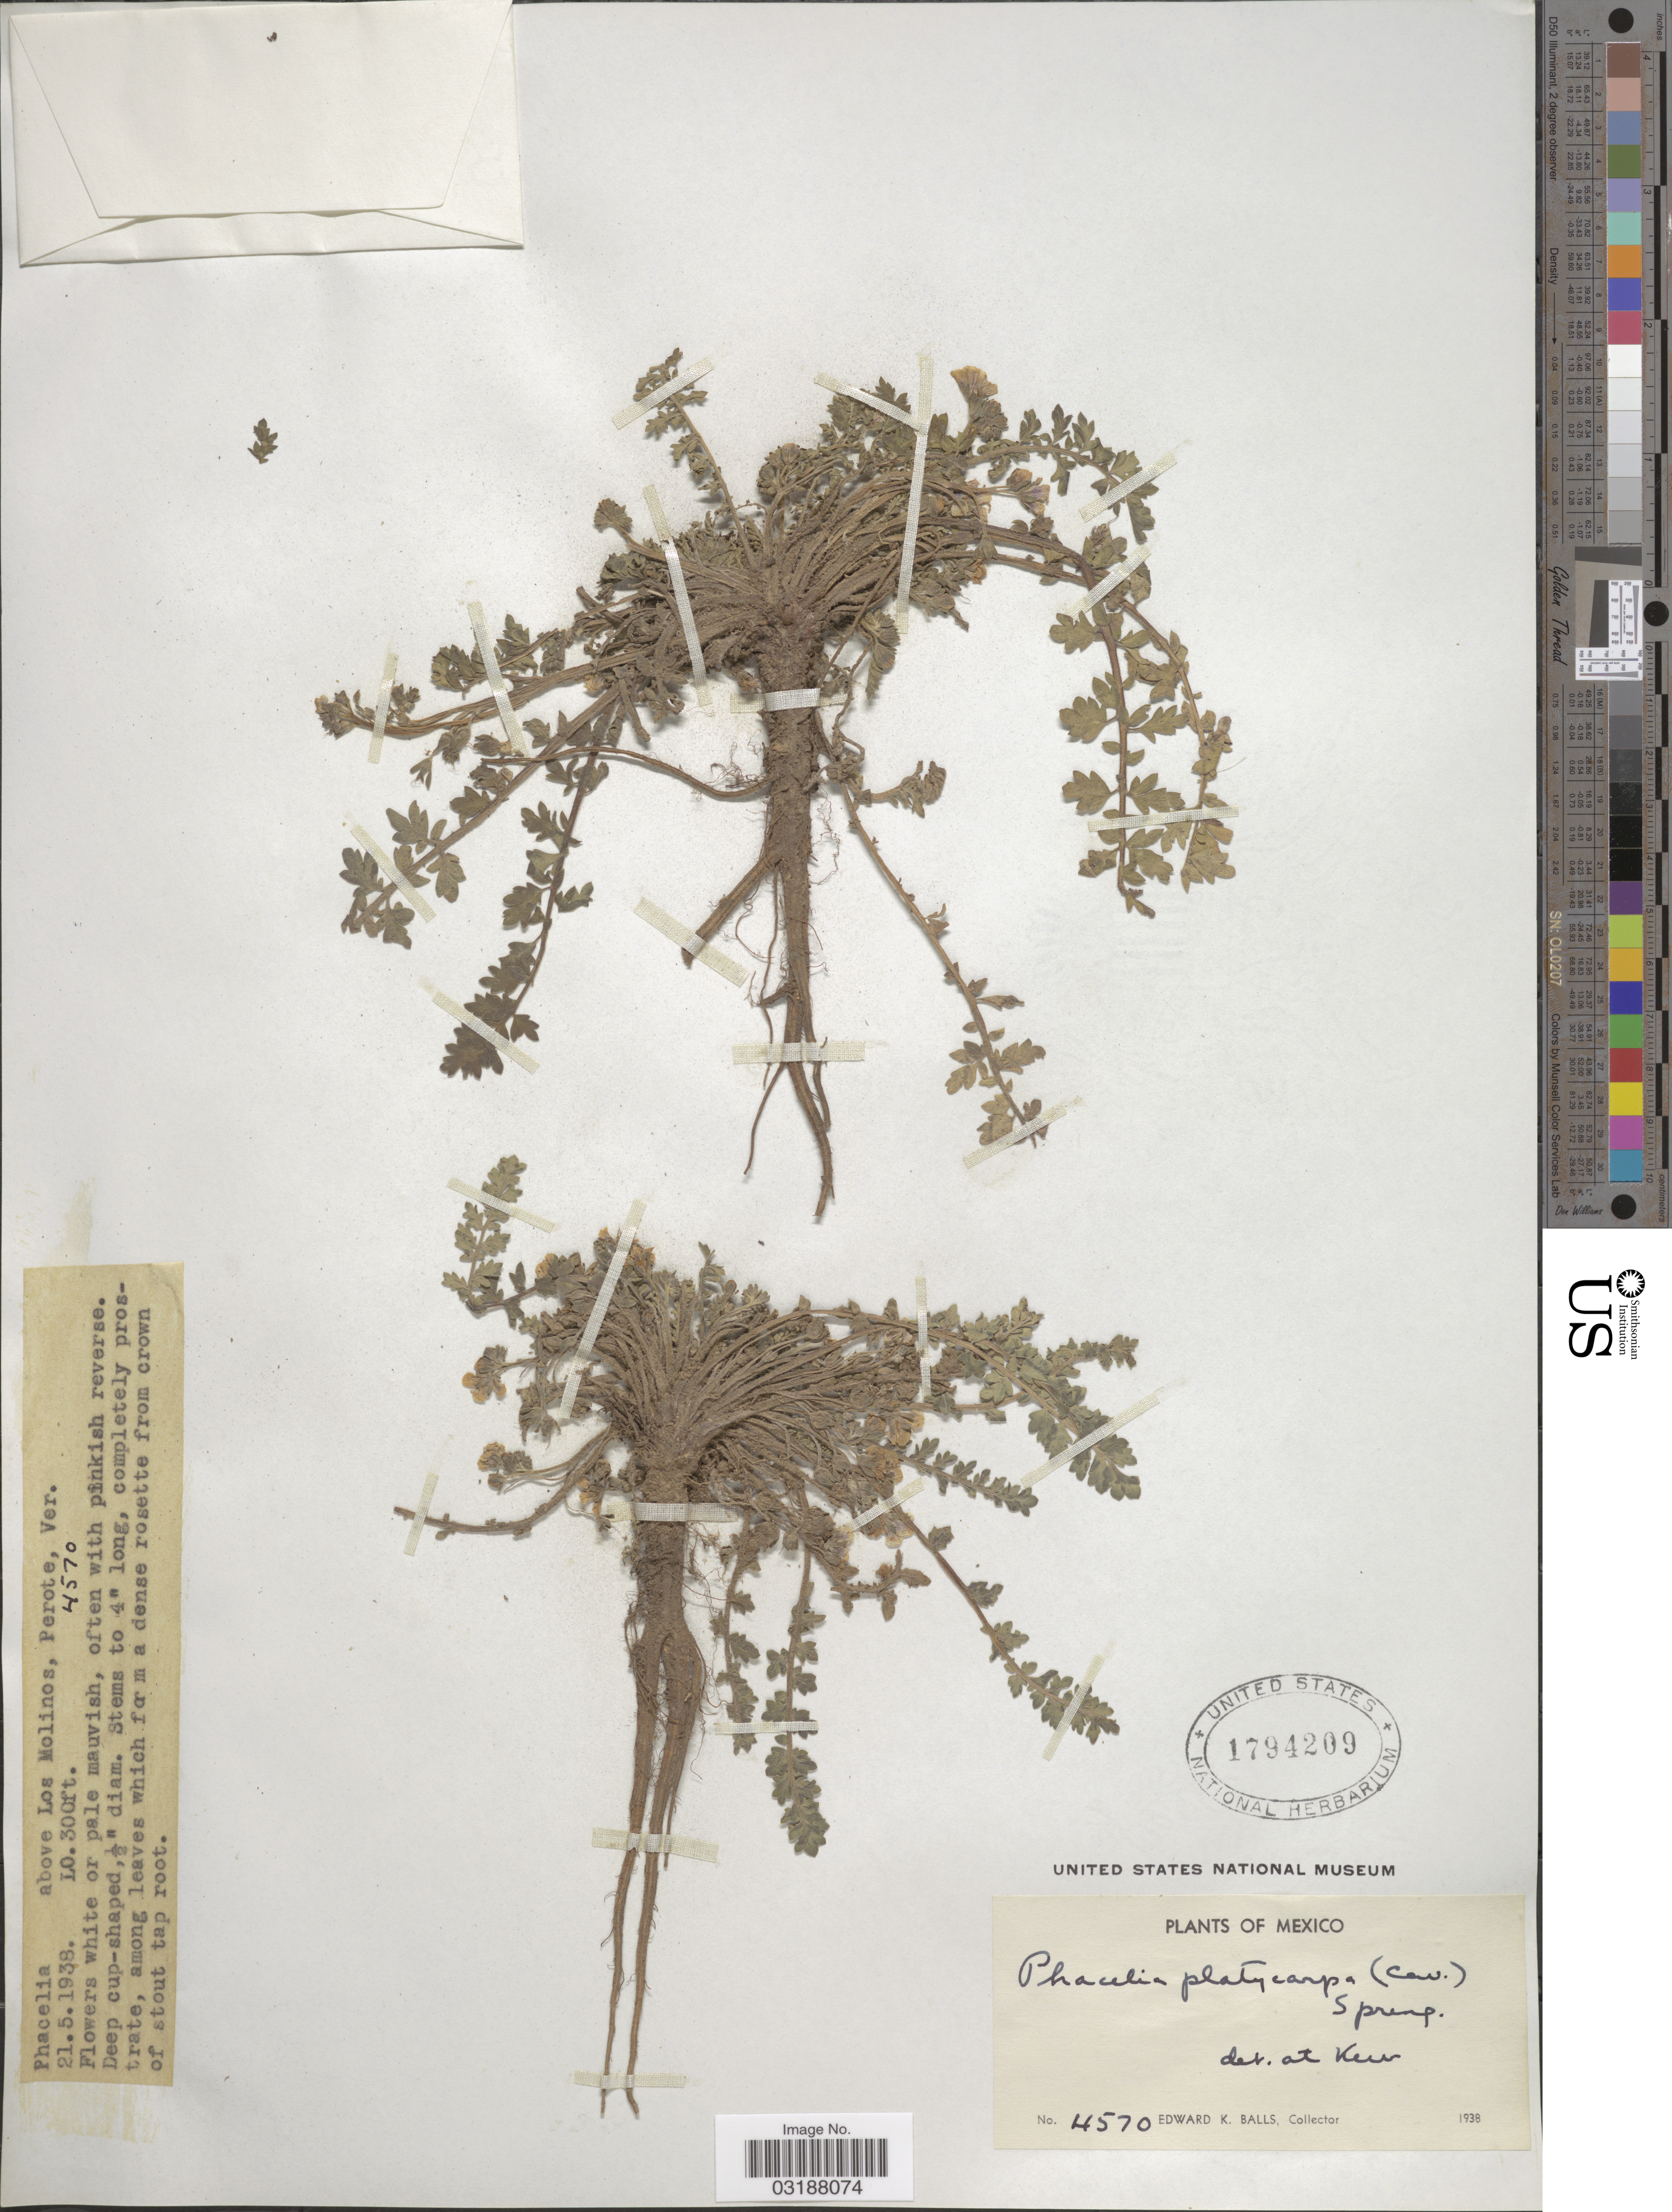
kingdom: Plantae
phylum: Tracheophyta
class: Magnoliopsida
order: Boraginales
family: Hydrophyllaceae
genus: Phacelia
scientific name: Phacelia platycarpa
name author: (Cav.) Spreng.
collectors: E. K. Balls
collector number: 4570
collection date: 1938-05-21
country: Mexico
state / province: Veracruz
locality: Above Los Molinos, Perote, Ver.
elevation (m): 3139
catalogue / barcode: US 1794209